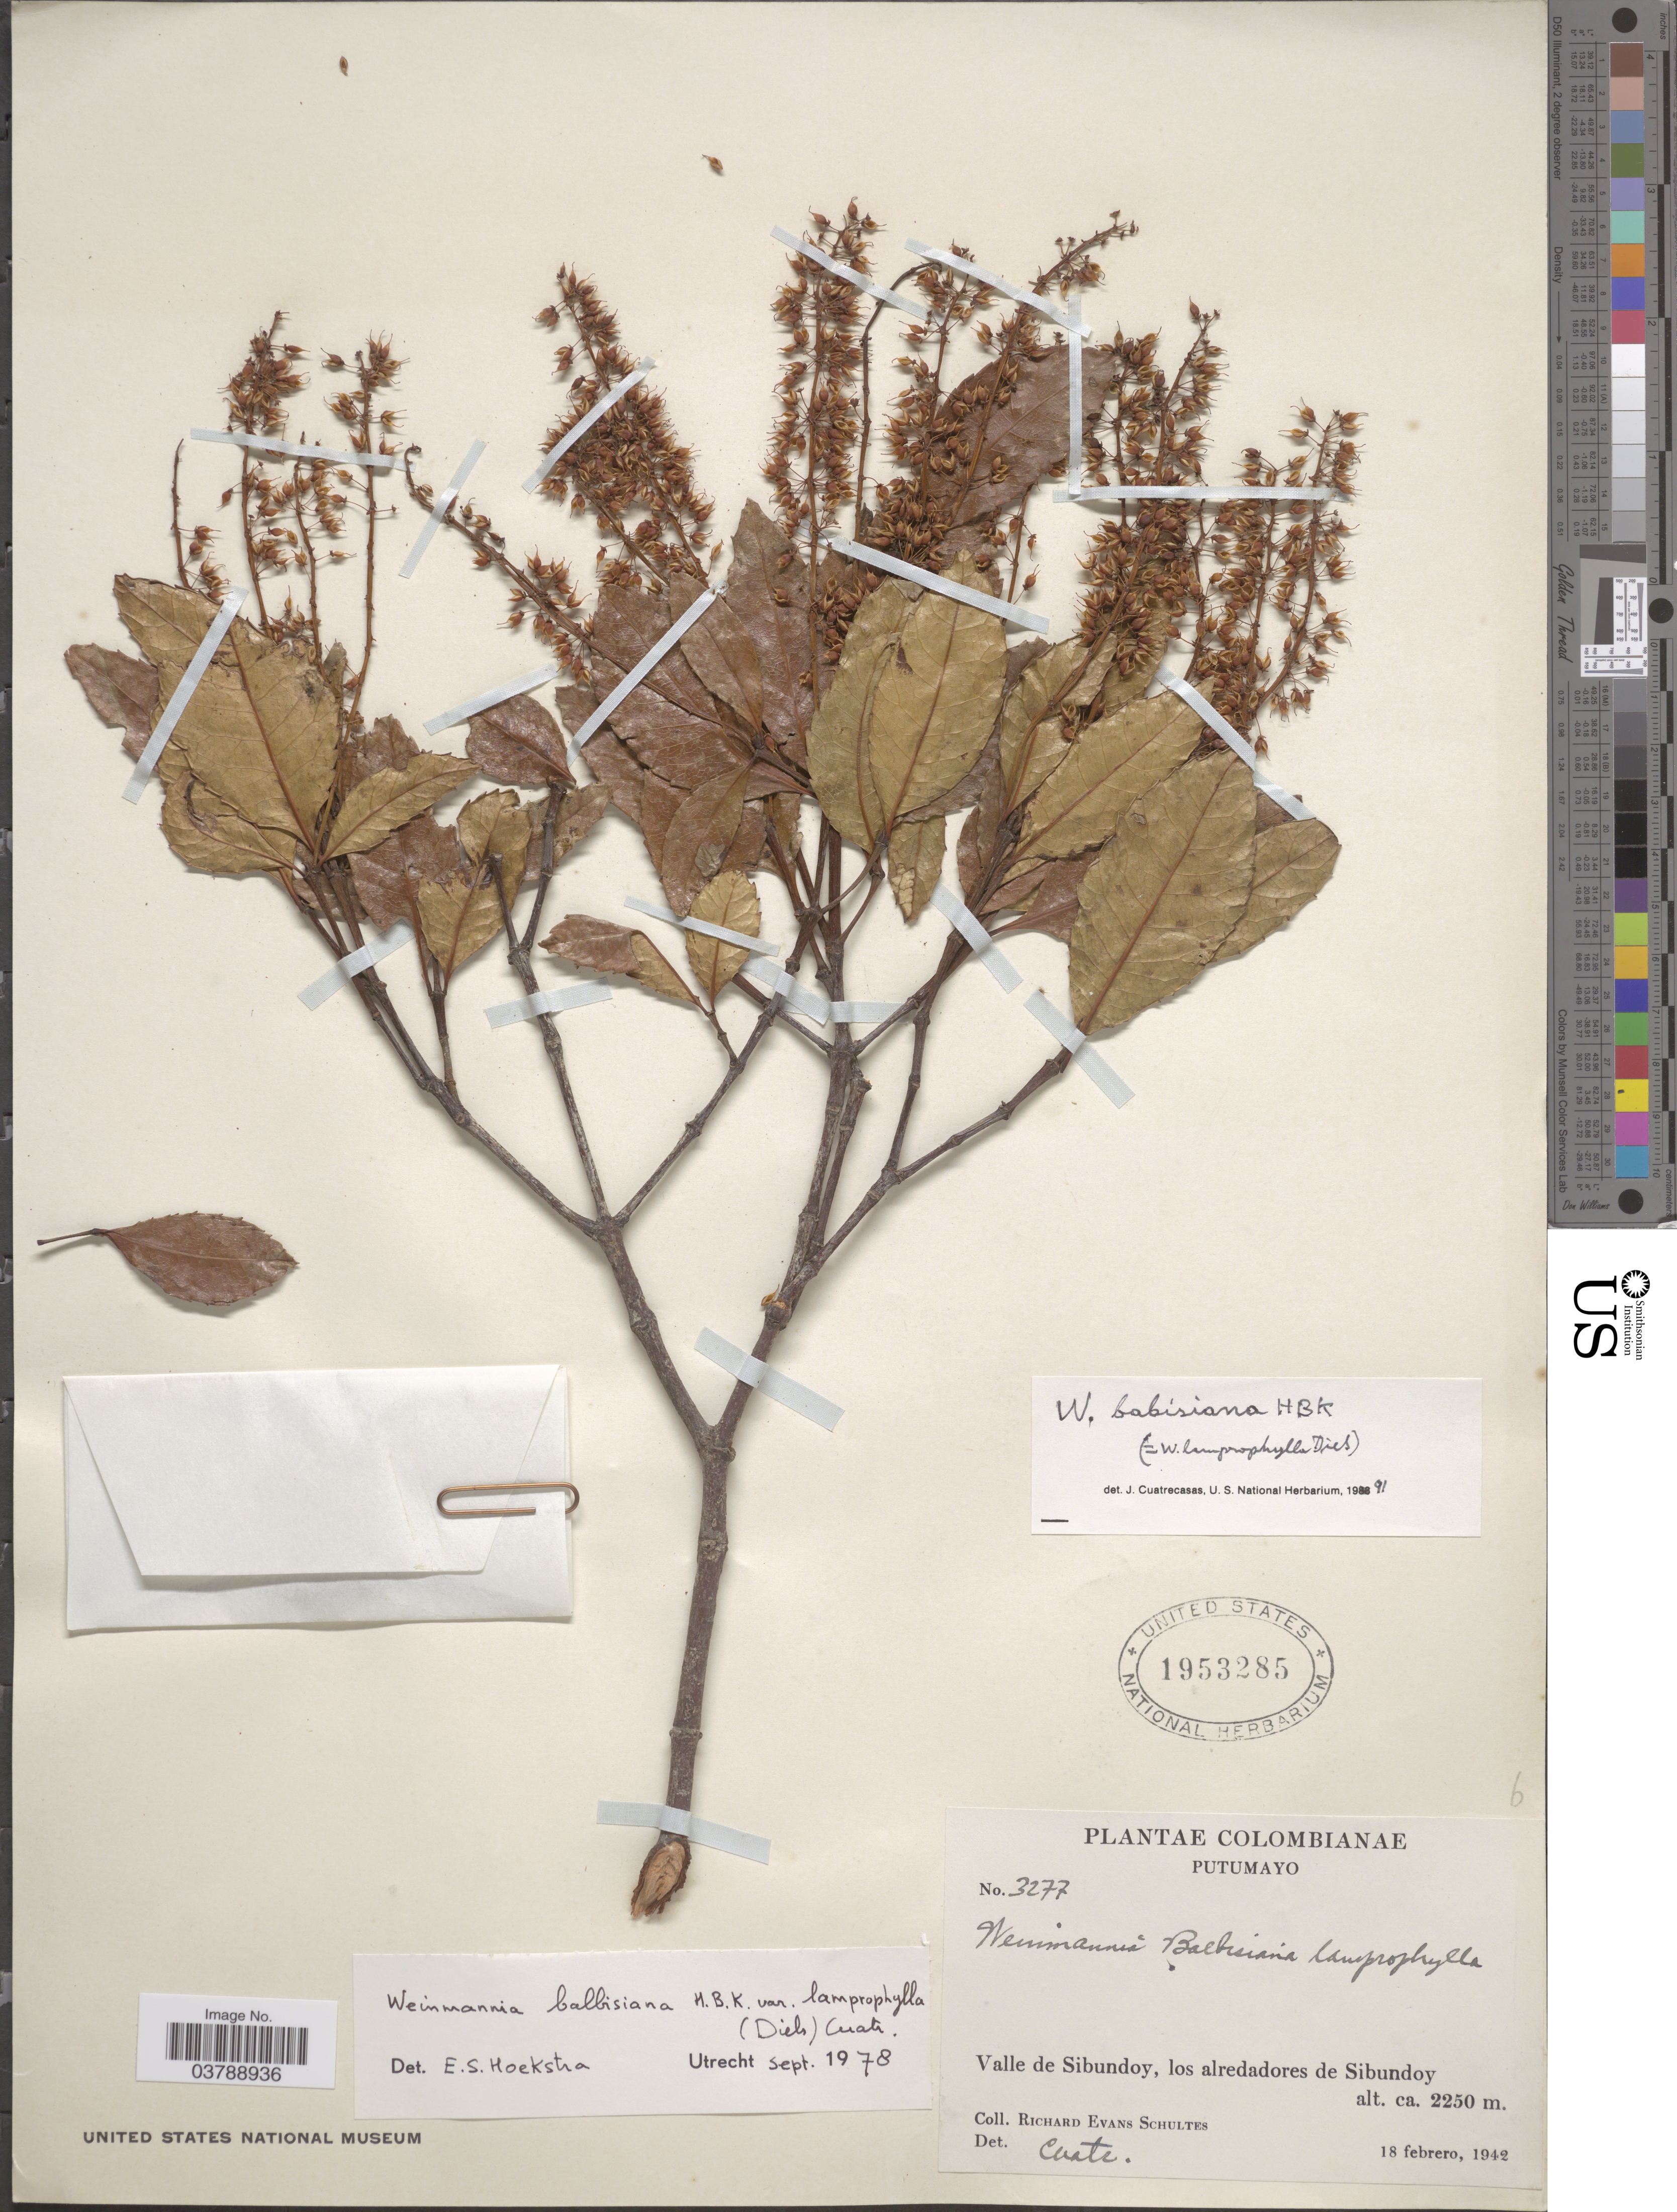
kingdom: Plantae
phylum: Tracheophyta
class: Magnoliopsida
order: Oxalidales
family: Cunoniaceae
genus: Weinmannia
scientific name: Weinmannia balbisiana var. lamprophylla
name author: (Diels) Cuatrec.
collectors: R. E. Schultes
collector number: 3277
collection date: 1942-02-18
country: Colombia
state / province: Putumayo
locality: Valle de Sibundoy, los alredadores de Sibundoy.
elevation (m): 2250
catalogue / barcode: US 1953285